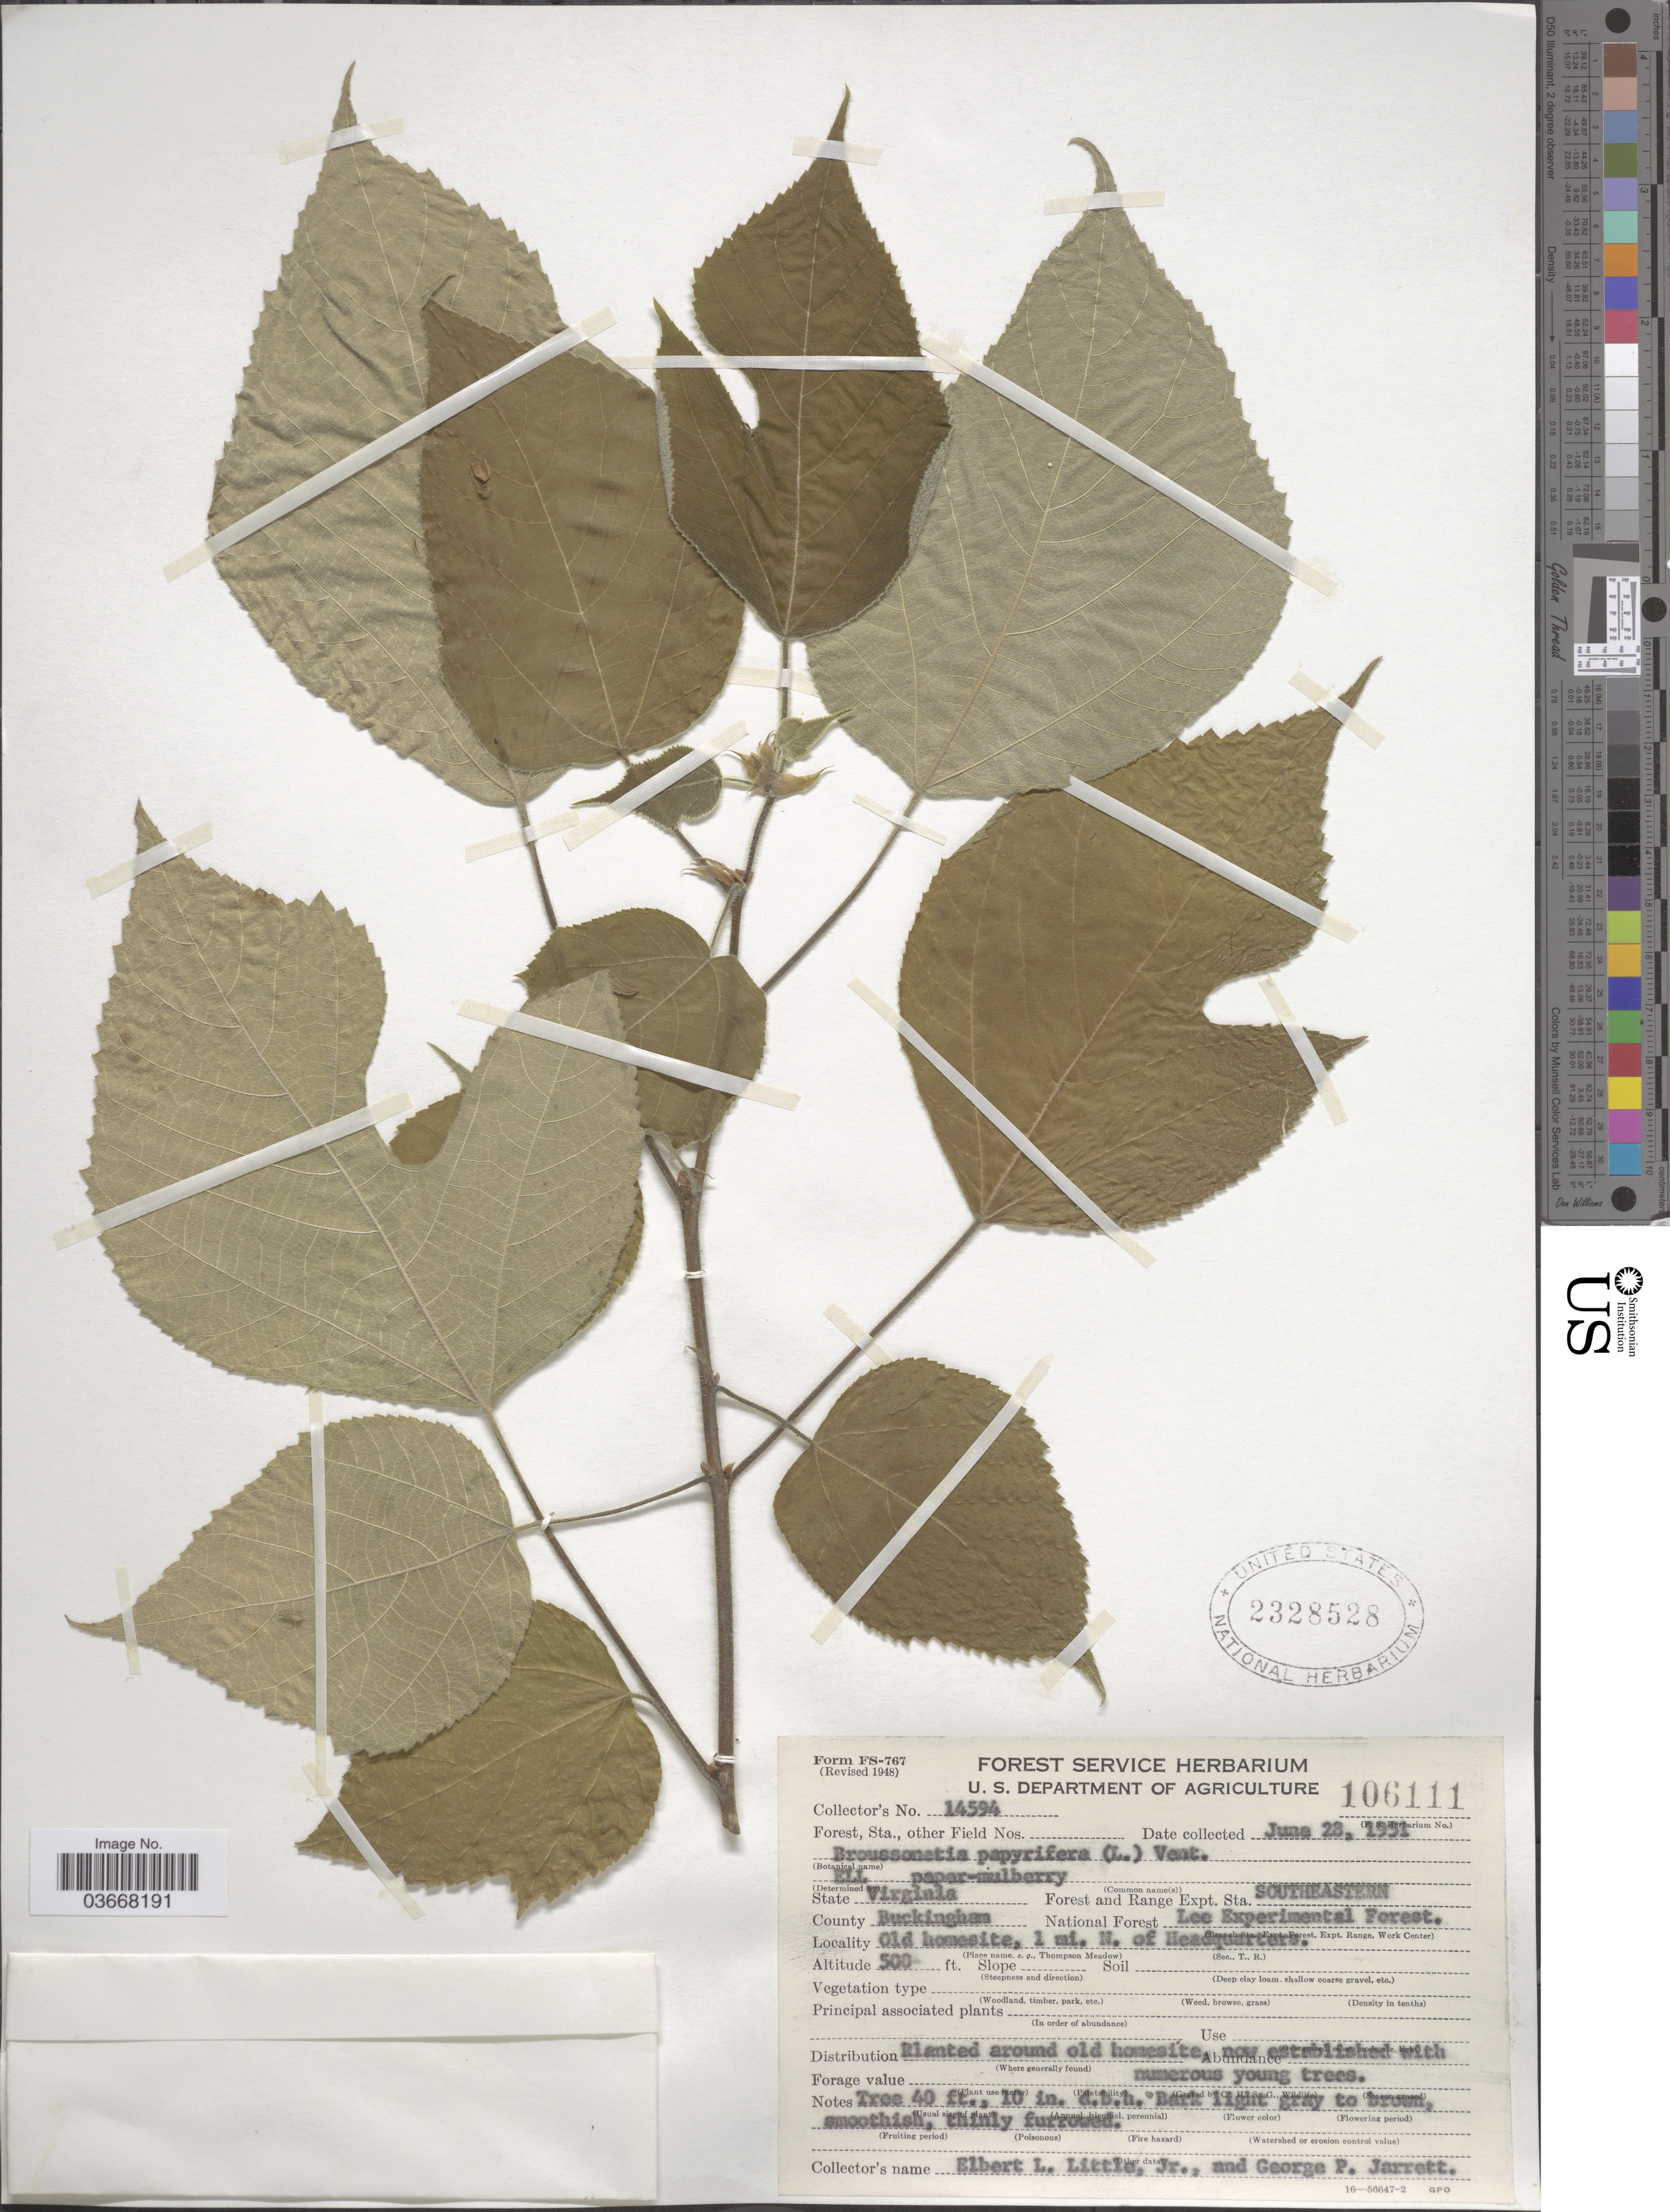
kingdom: Plantae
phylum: Tracheophyta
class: Magnoliopsida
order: Rosales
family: Moraceae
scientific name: Broussoneta papyrifera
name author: (L.) L'Hér. ex Vent.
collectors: E. L. Little & G. Jarrett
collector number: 14594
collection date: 1931-06-28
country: United States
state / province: Virginia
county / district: Buckingham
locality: Forest and Range Expt. Sta. Southeastern. County Buckingham. National Forest Lee Experimental Forest. Old homesite, 1 mi. N. of Headquarters.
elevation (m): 152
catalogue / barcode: US 2328528